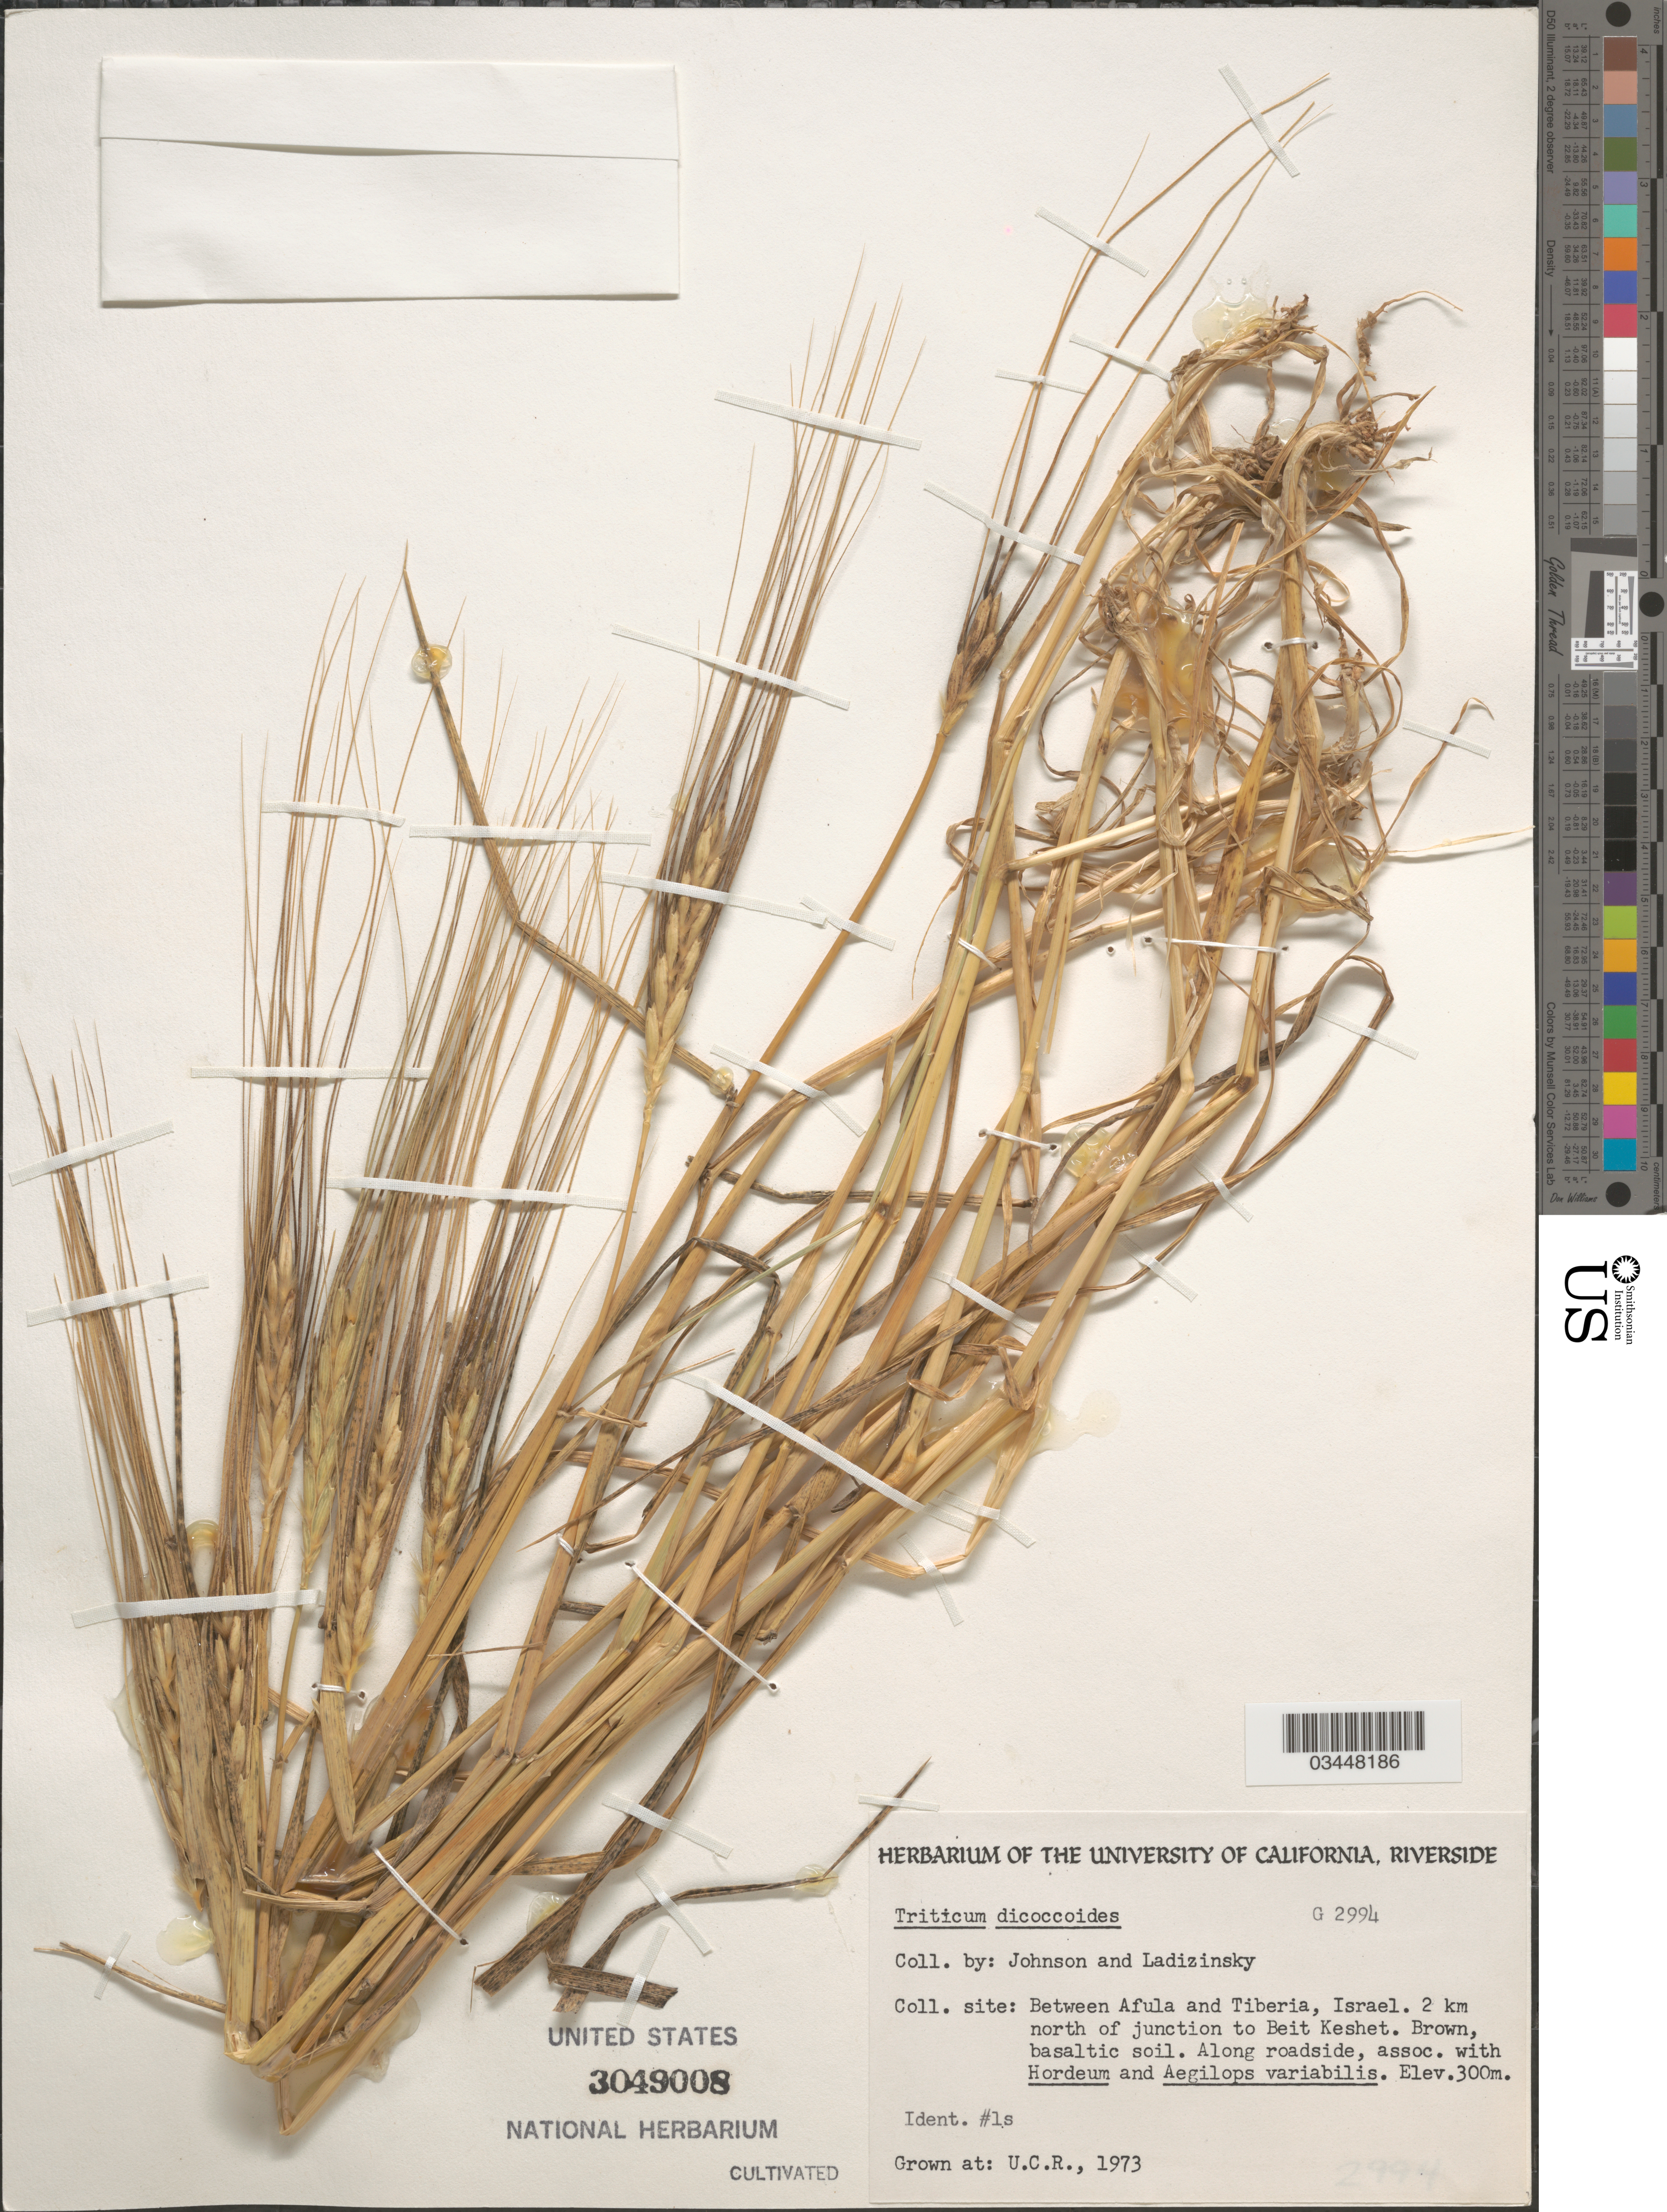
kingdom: Plantae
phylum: Tracheophyta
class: Liliopsida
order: Poales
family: Poaceae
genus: Triticum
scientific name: Triticum dicoccoides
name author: (Körn.) Körn. ex Schweinf.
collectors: ex herb. Univ. of California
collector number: G2994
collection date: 1973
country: United States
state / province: California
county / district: Riverside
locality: U.C.R.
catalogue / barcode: US 3049008